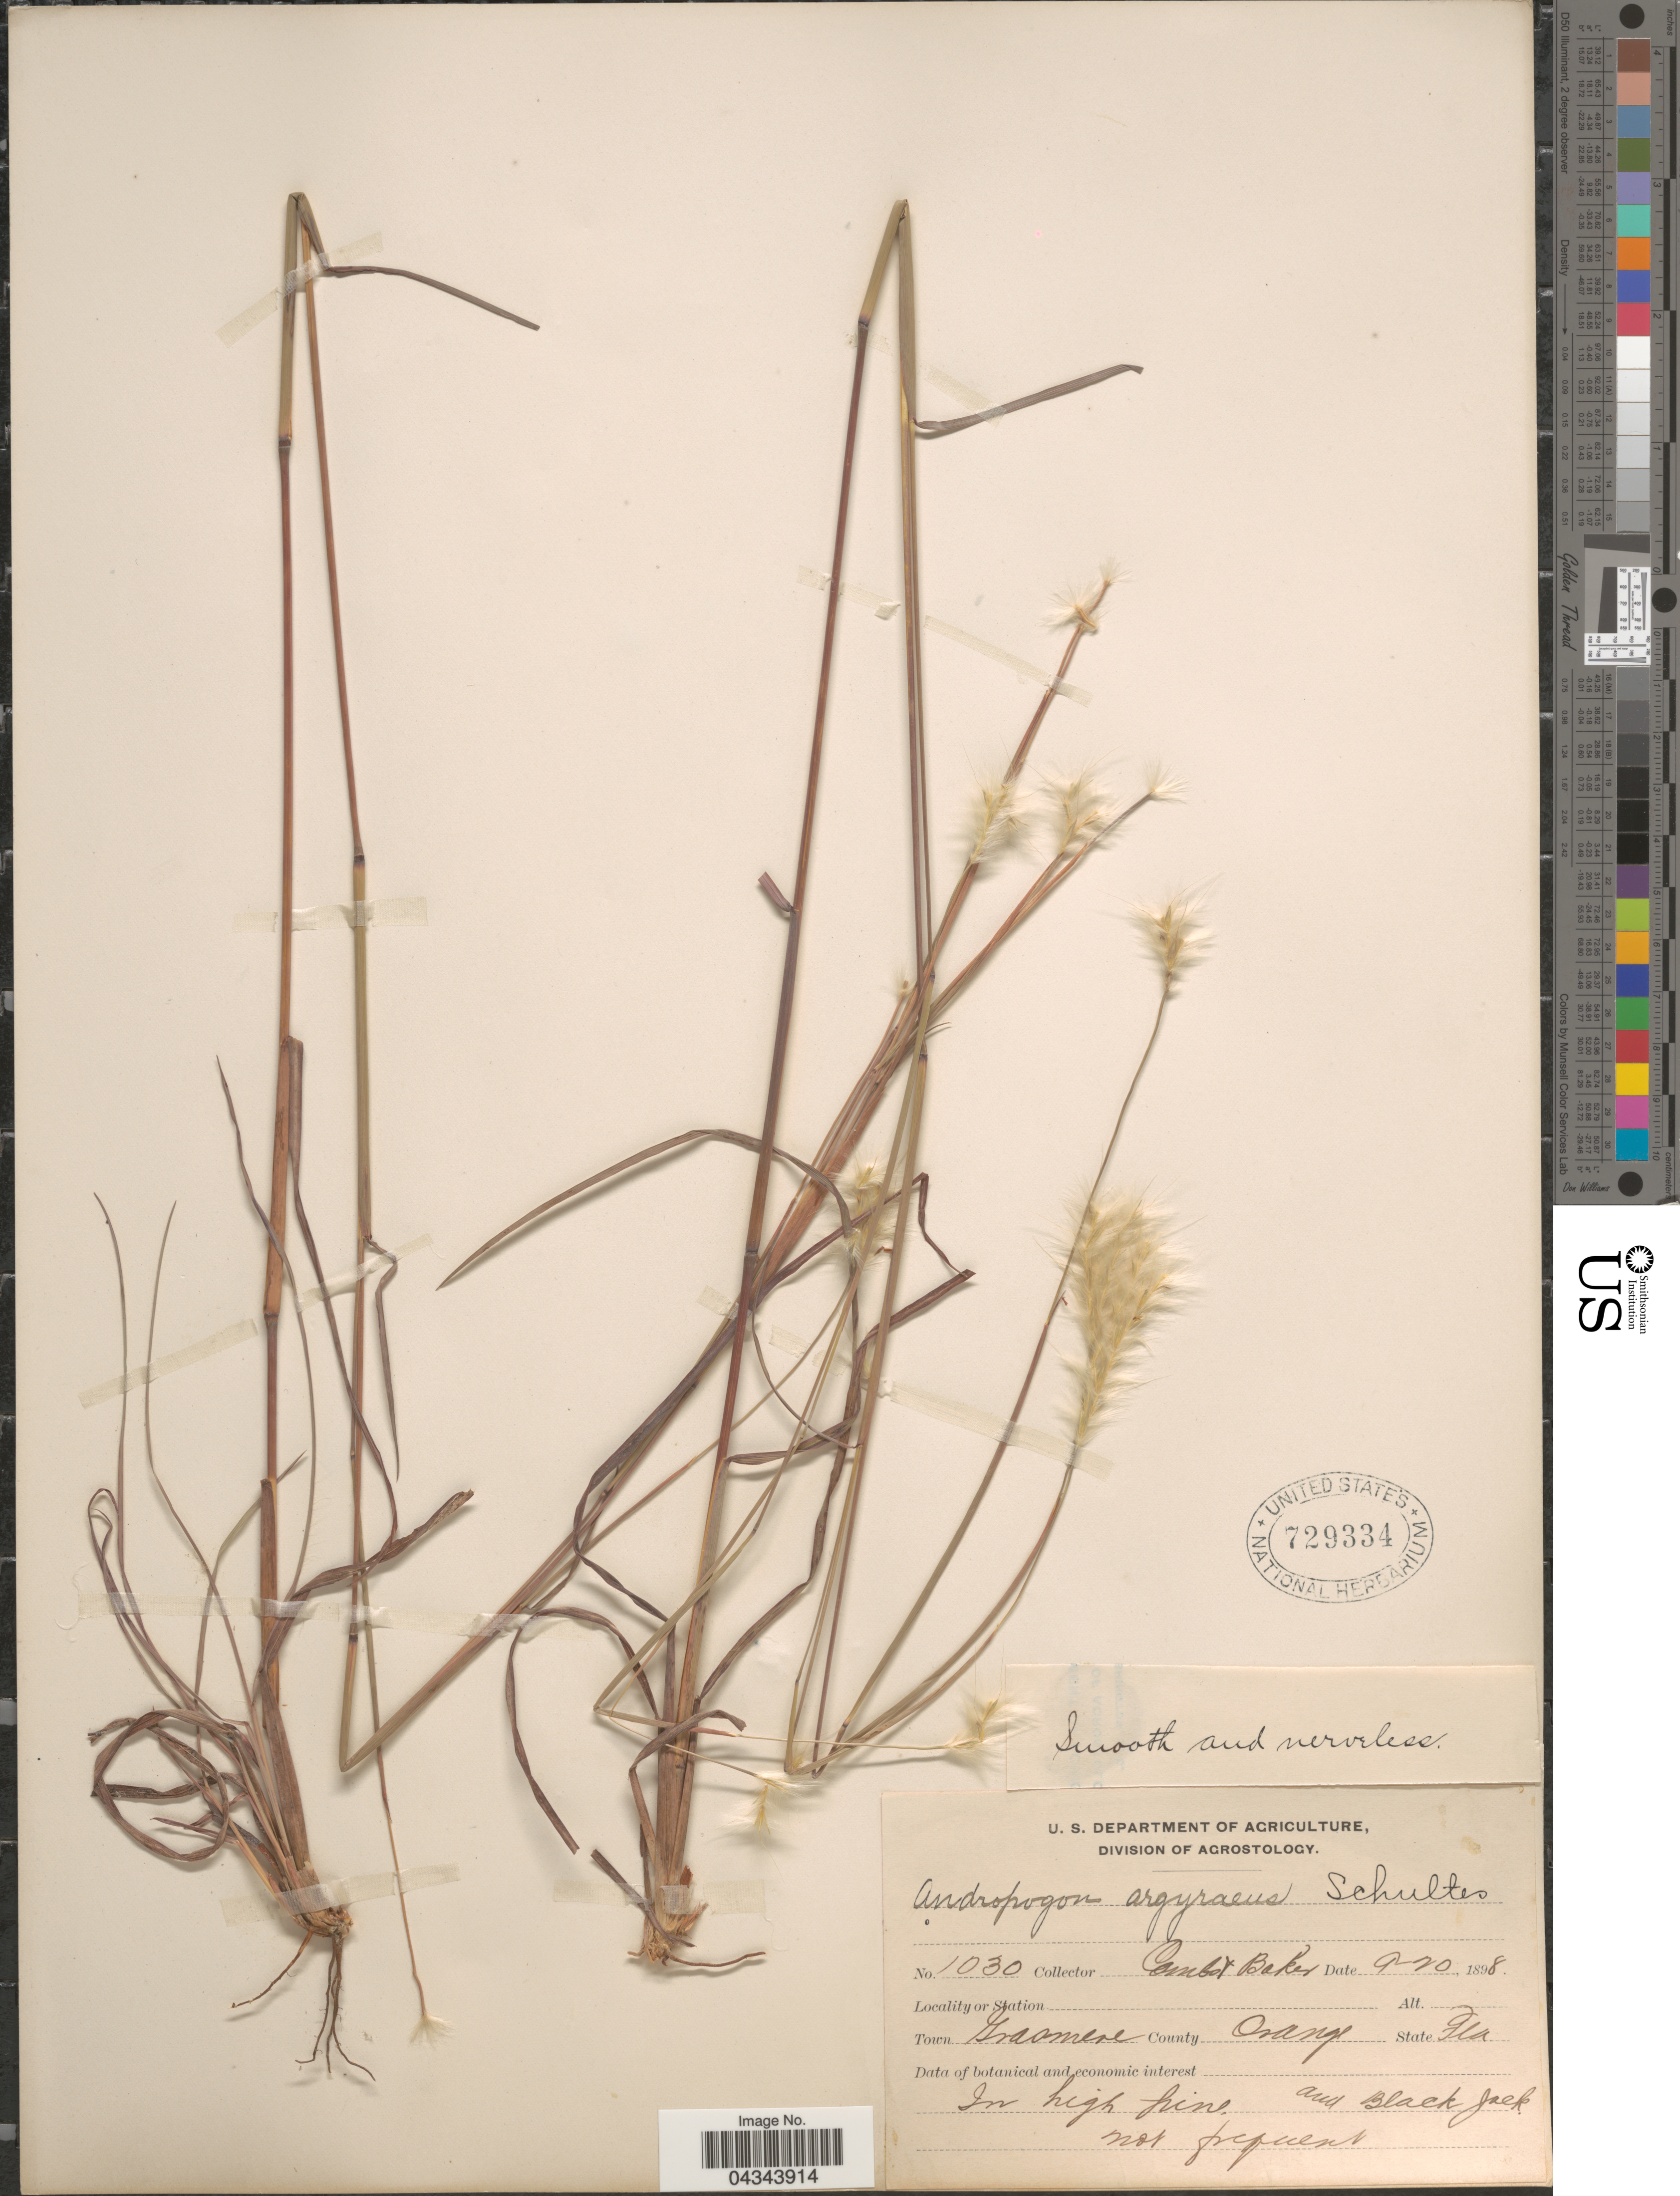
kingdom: Plantae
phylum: Tracheophyta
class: Liliopsida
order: Poales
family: Poaceae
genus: Andropogon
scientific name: Andropogon ternarius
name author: Michx.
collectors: -. Combs & -- Baker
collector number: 1030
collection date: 1898-09-20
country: United States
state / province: Florida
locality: Town Grasmere. County Orange.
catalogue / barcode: US 729334